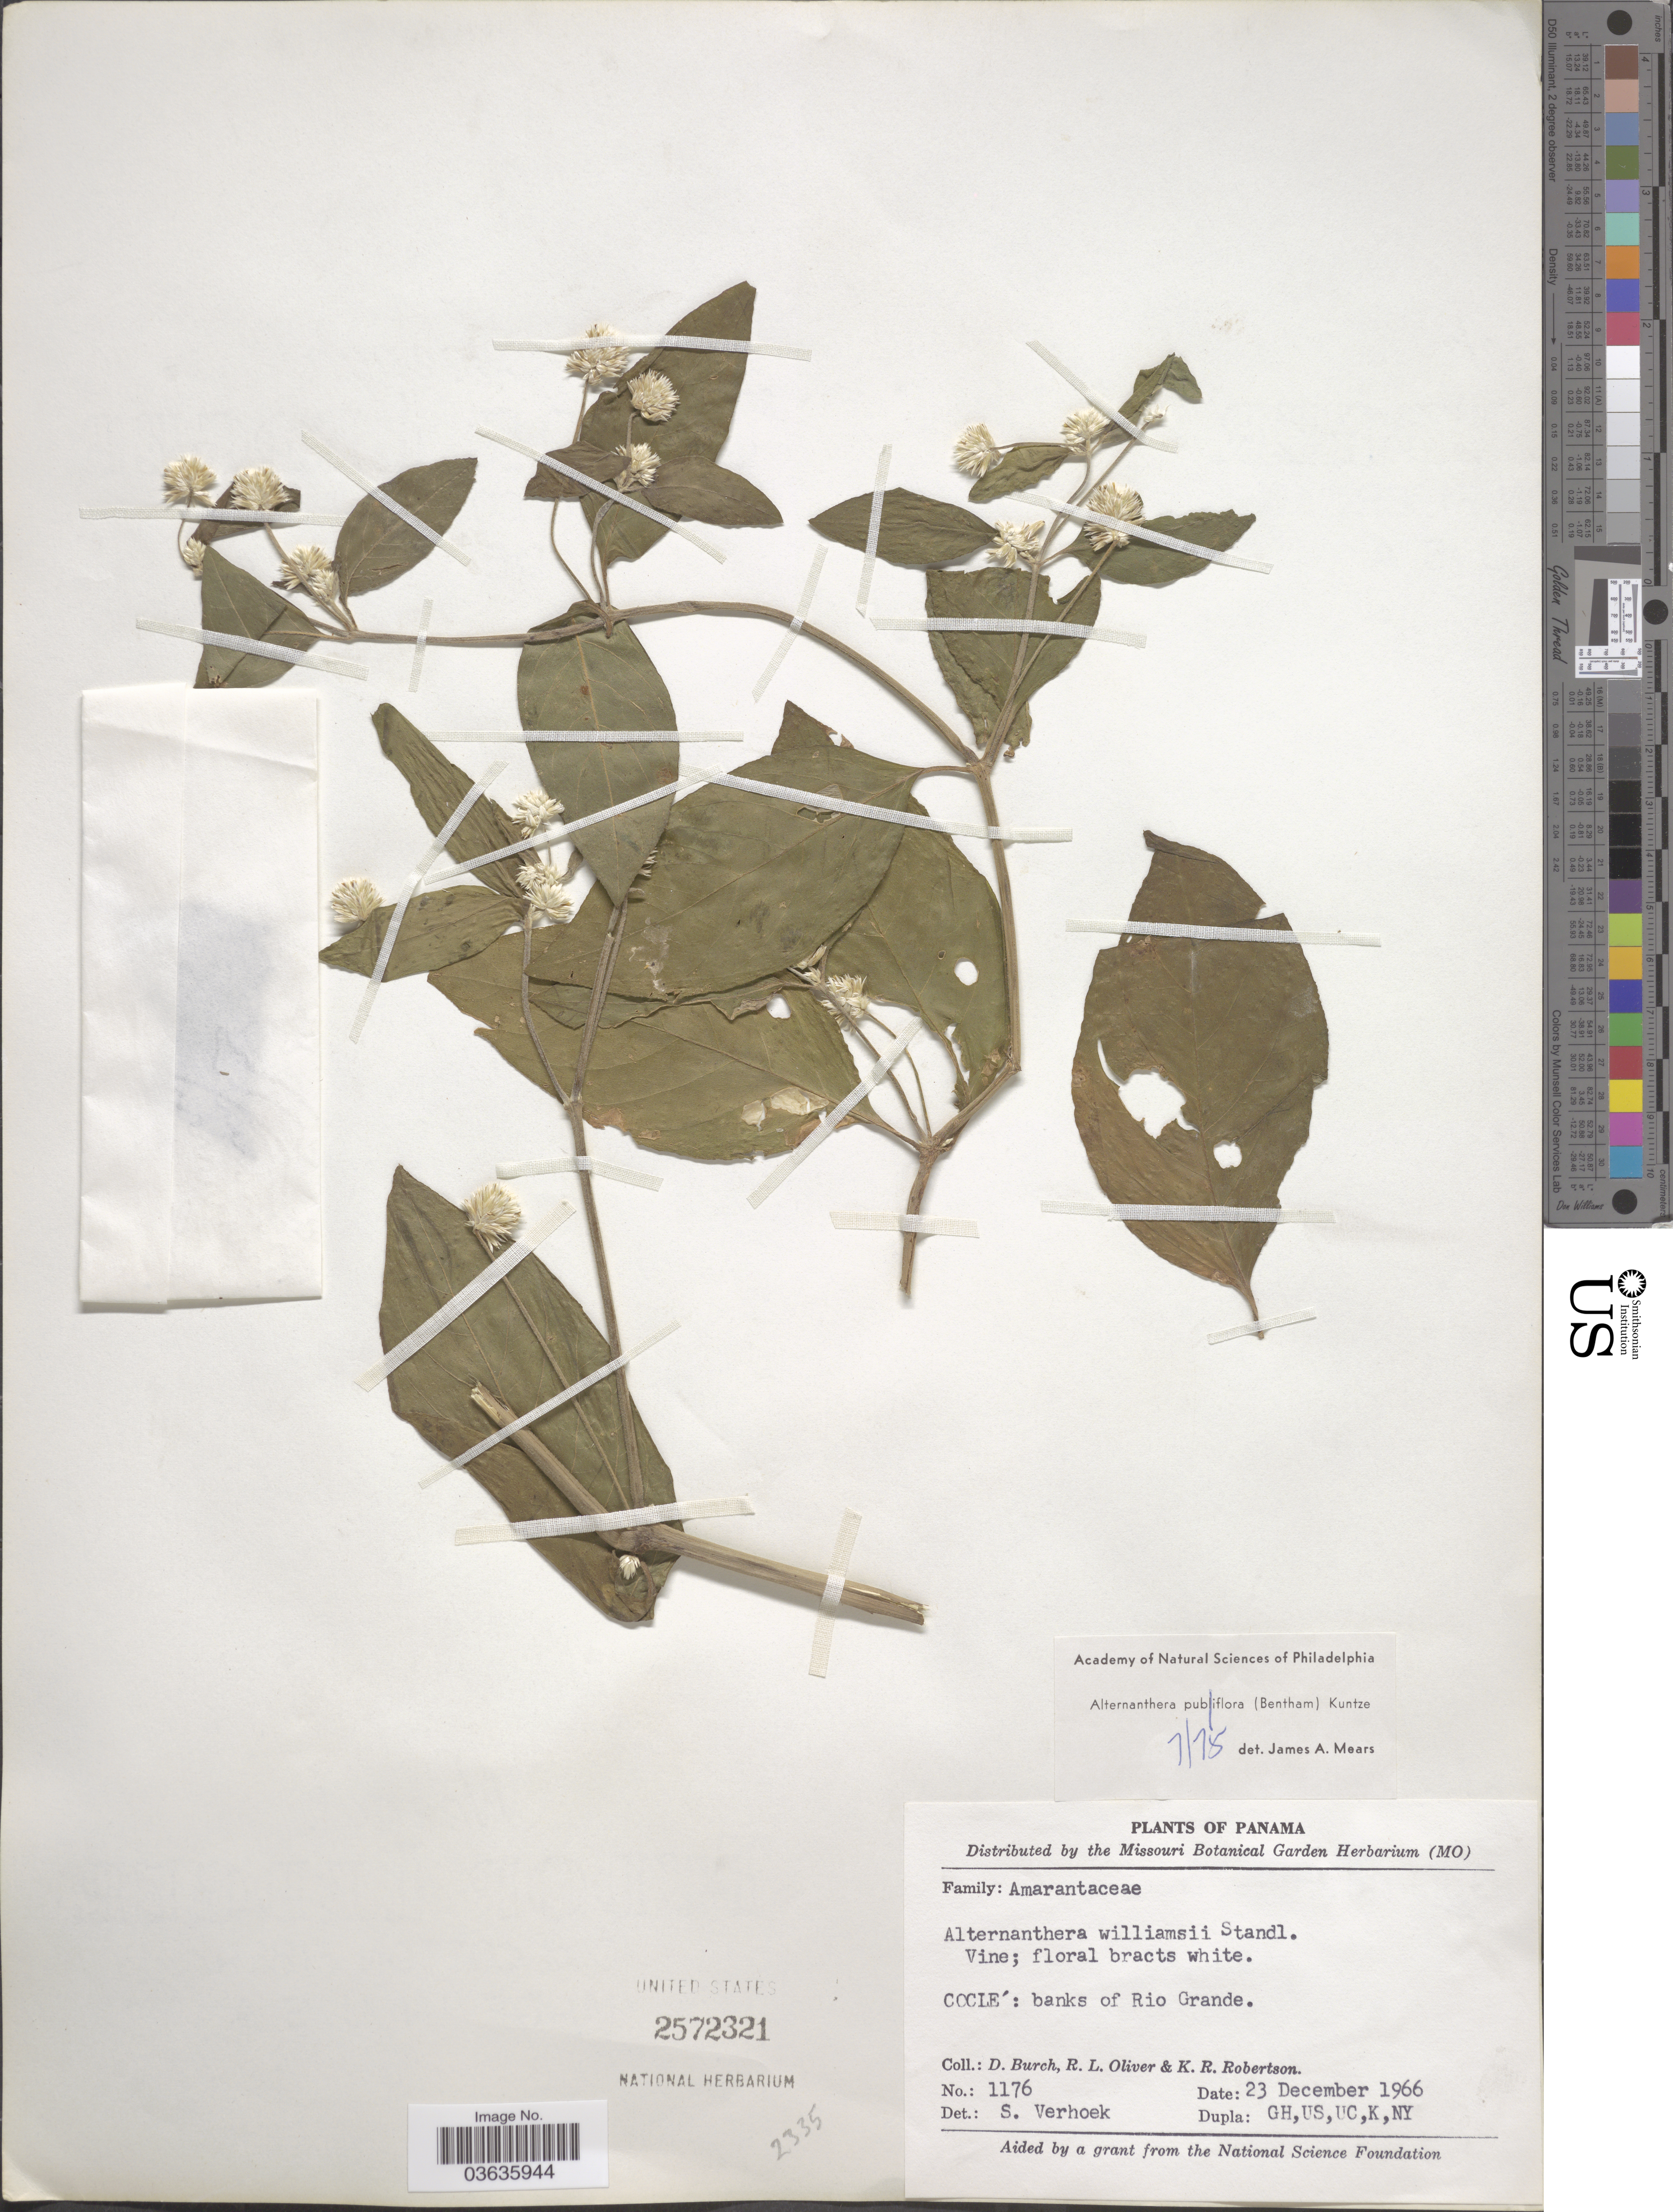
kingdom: Plantae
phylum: Tracheophyta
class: Magnoliopsida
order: Caryophyllales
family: Amaranthaceae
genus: Alternanthera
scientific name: Alternanthera pubiflora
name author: (Benth.) Kuntze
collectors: D. Burch, R. Oliver & K. Robertson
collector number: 1176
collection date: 1966-12-23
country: Panama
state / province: Coclé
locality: Banks of Rio Grande.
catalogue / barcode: US 2572321